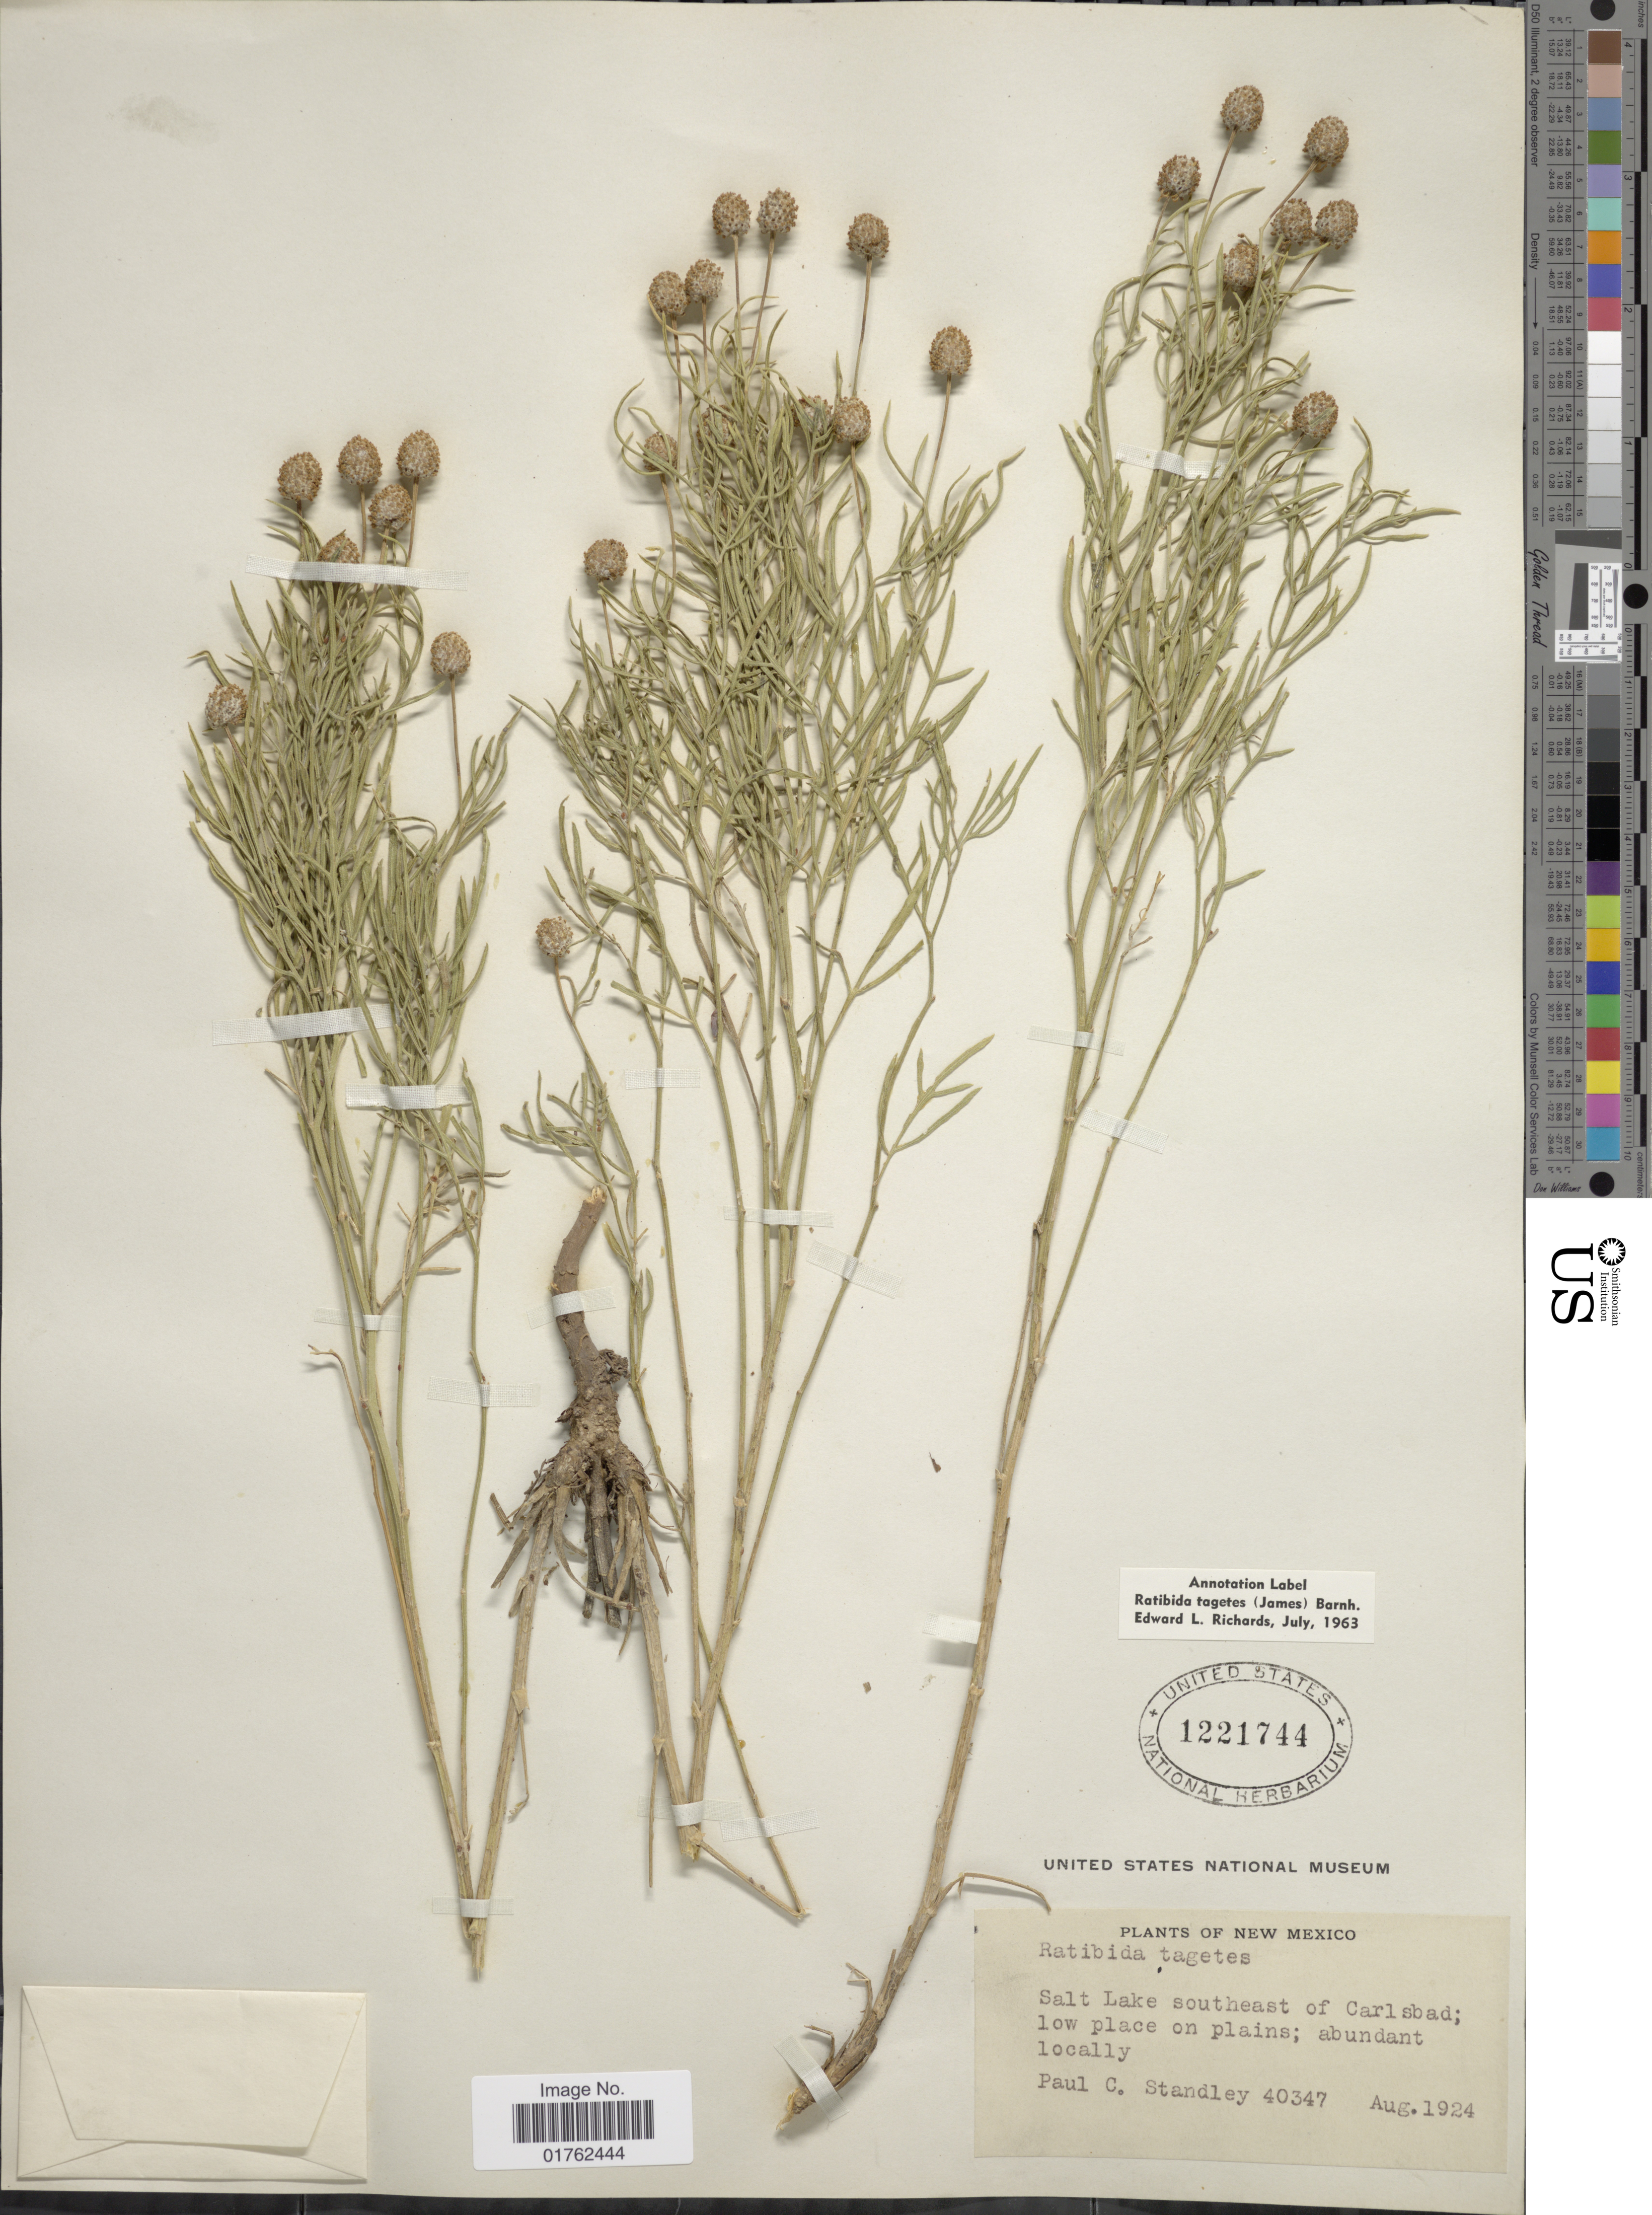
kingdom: Plantae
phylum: Tracheophyta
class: Magnoliopsida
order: Asterales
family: Asteraceae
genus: Ratibida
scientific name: Ratibida tagetes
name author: (James) Barnhart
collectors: P. C. Standley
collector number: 40347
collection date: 1924-08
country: United States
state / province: New Mexico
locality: Salt Lake southeast of Carlsbad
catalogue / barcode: US 1221744